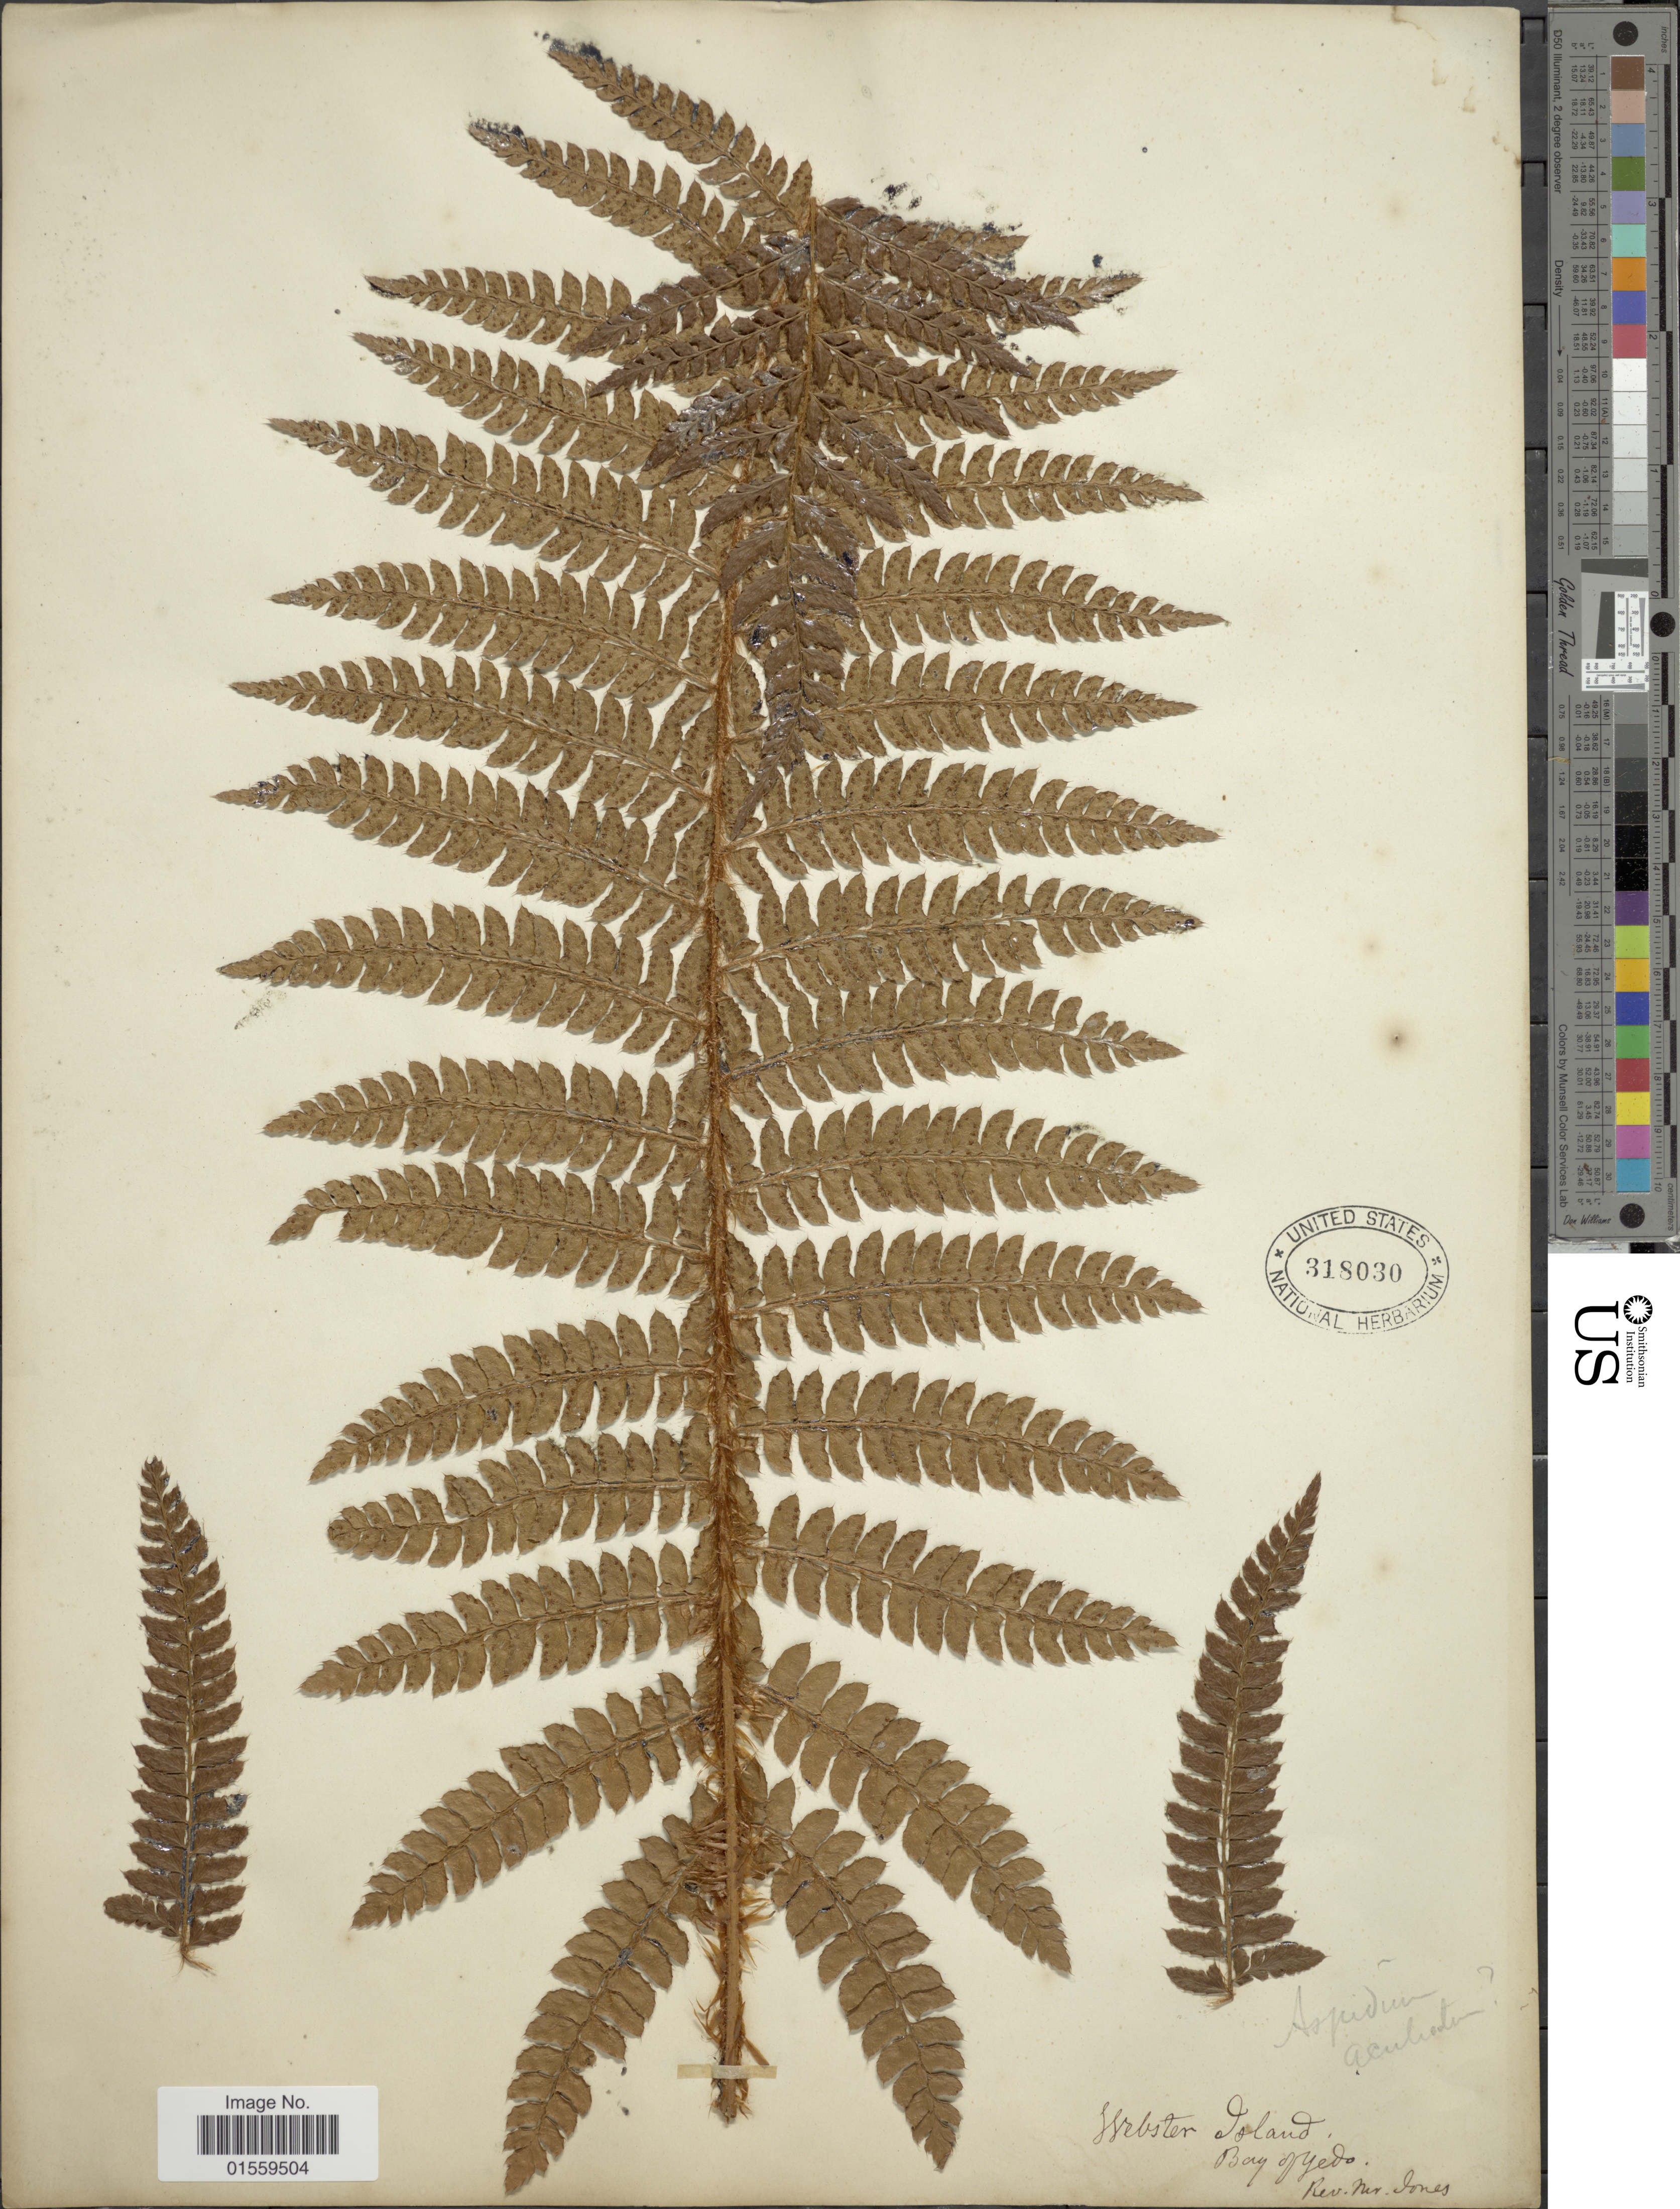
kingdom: Plantae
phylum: Tracheophyta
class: Polypodiopsida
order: Polypodiales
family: Dryopteridaceae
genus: Polystichum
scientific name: Polystichum setiferum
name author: (Forssk.) Moore ex Woynar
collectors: Jones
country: Japan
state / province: Tokyo, Federal City of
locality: Webster Island Bay of Yedo.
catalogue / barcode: US 318030